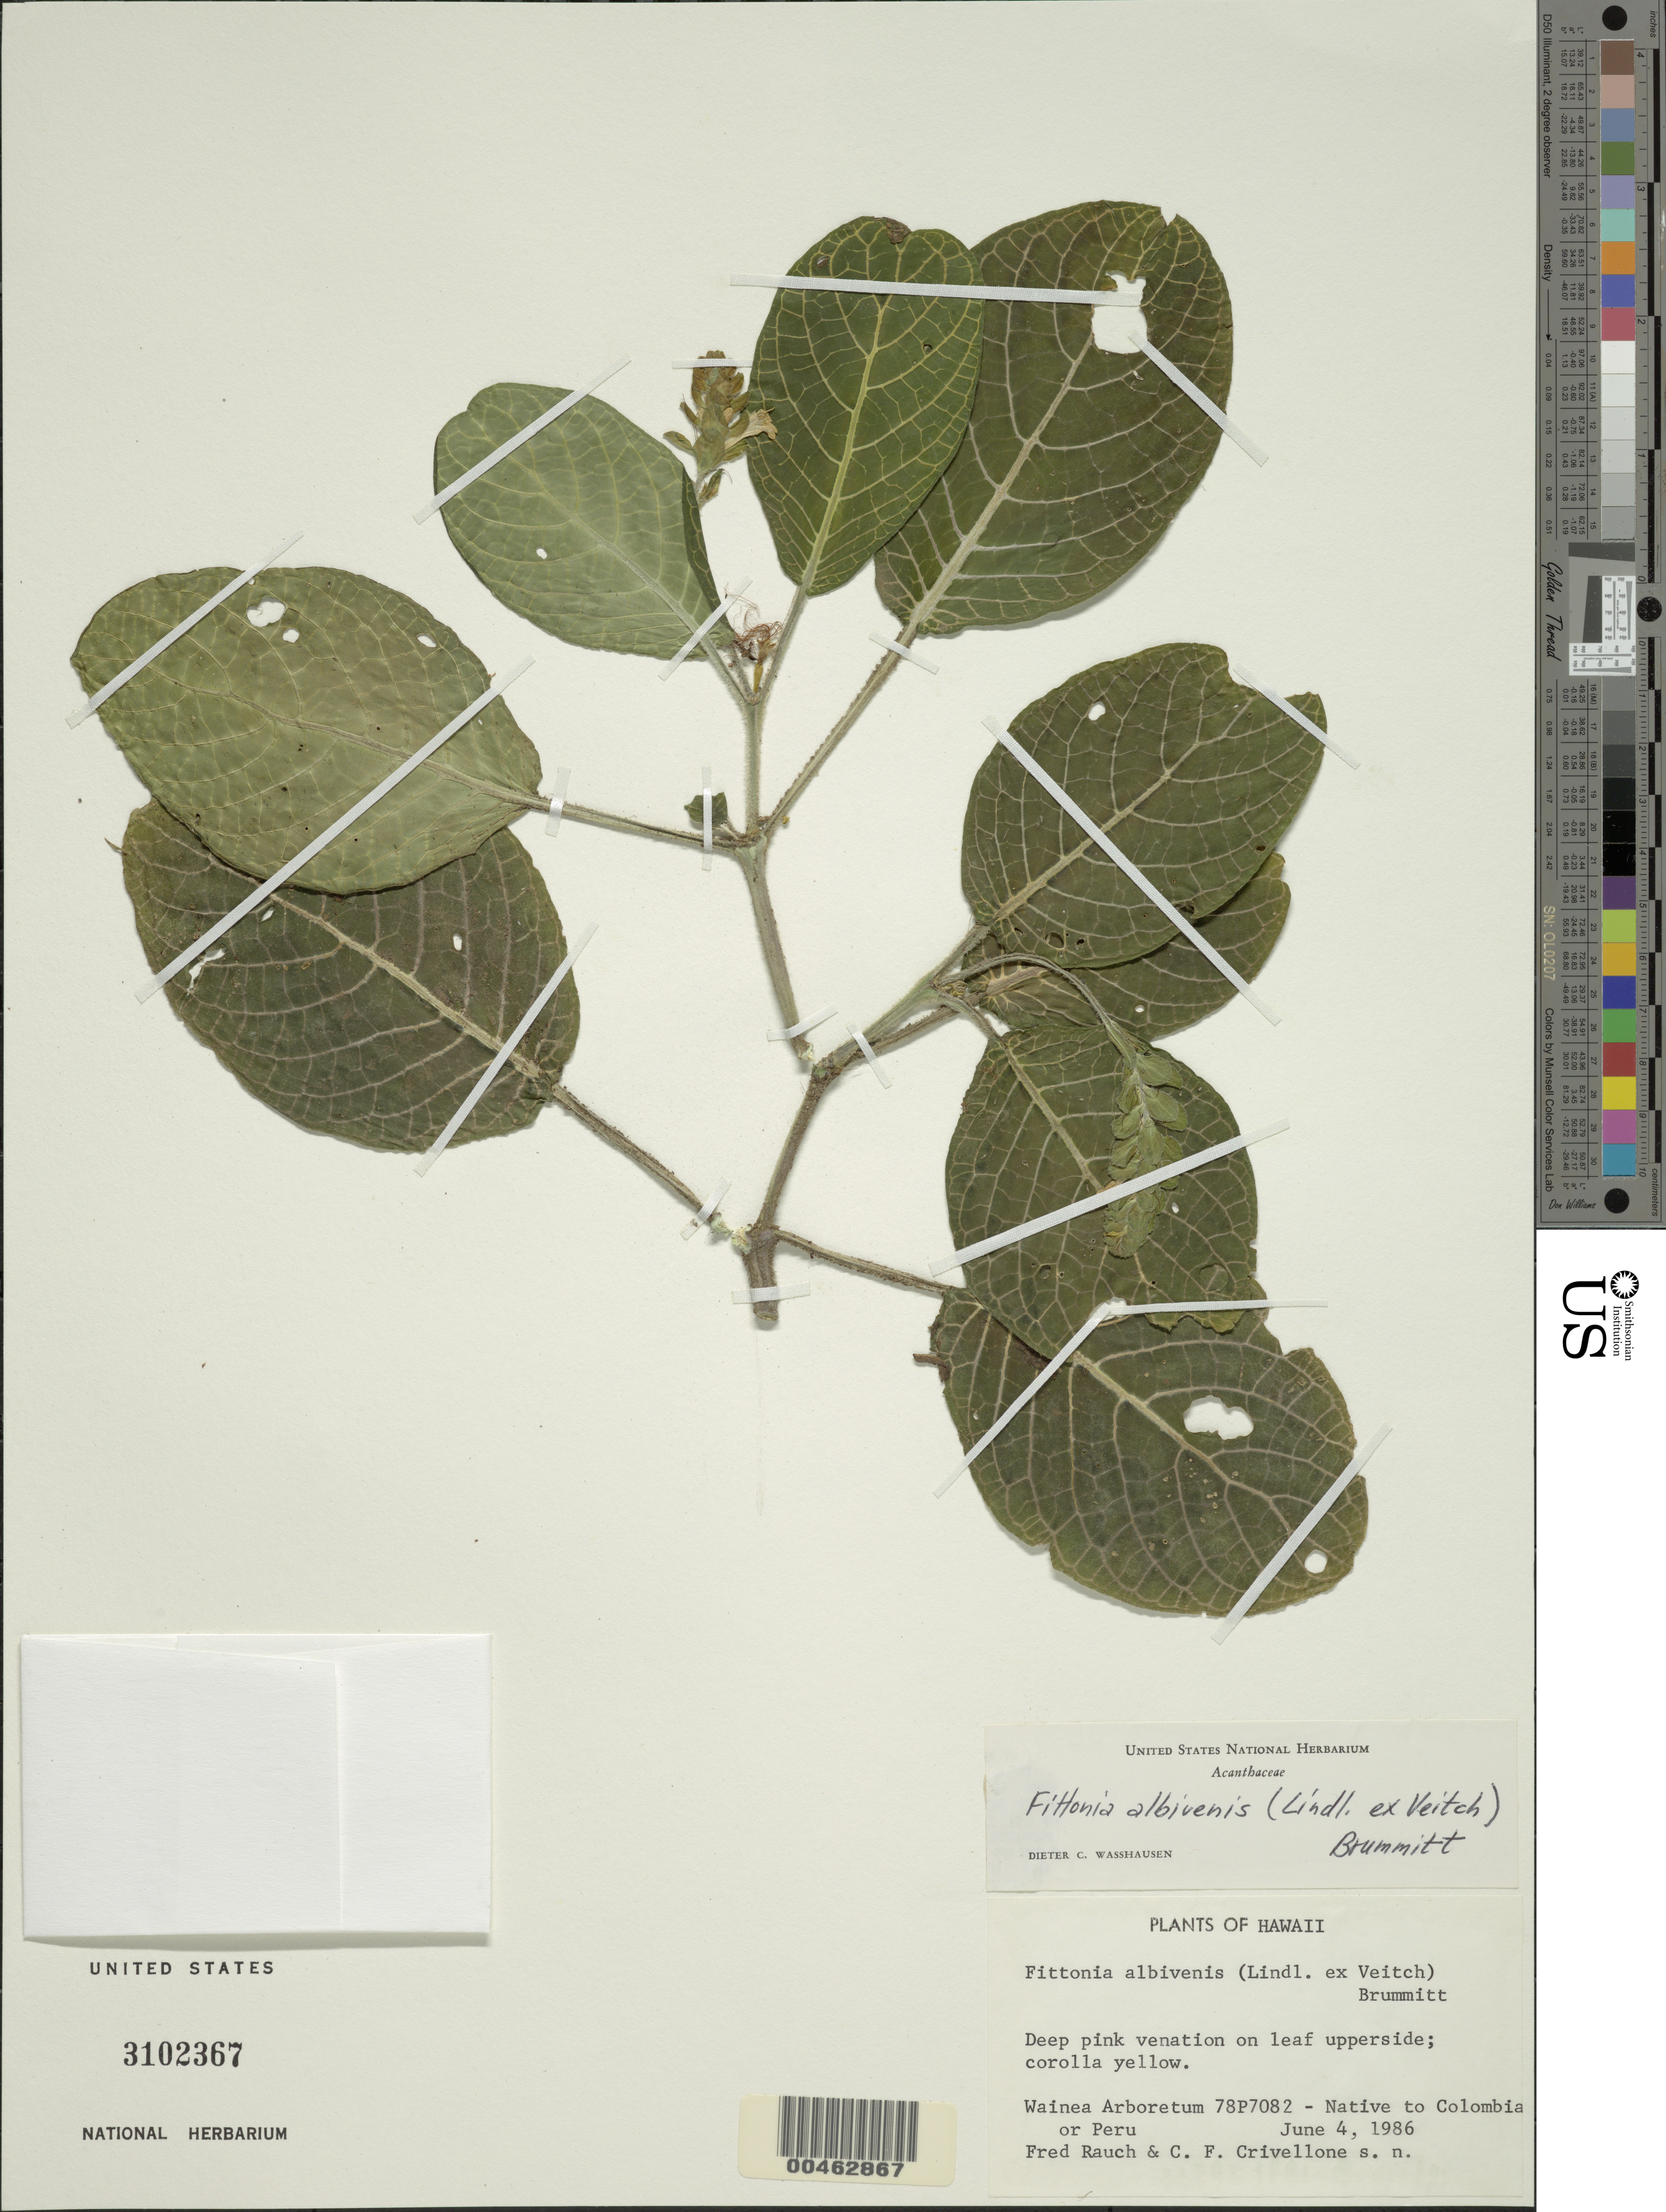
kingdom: Plantae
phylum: Tracheophyta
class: Magnoliopsida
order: Lamiales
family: Acanthaceae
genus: Fittonia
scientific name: Fittonia albivenis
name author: (Lindl. ex Veitch) Brummitt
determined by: Wasshausen, Dieter C., (BOT), Smithsonian Institution - National Museum of Natural History (UNITED STATES)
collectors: F. Rauch & C. Crivellone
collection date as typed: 4 Jun 1986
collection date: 1986-06-04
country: United States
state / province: Hawaii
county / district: Honolulu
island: Oahu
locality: Wainea Arboretum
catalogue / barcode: US 3102367